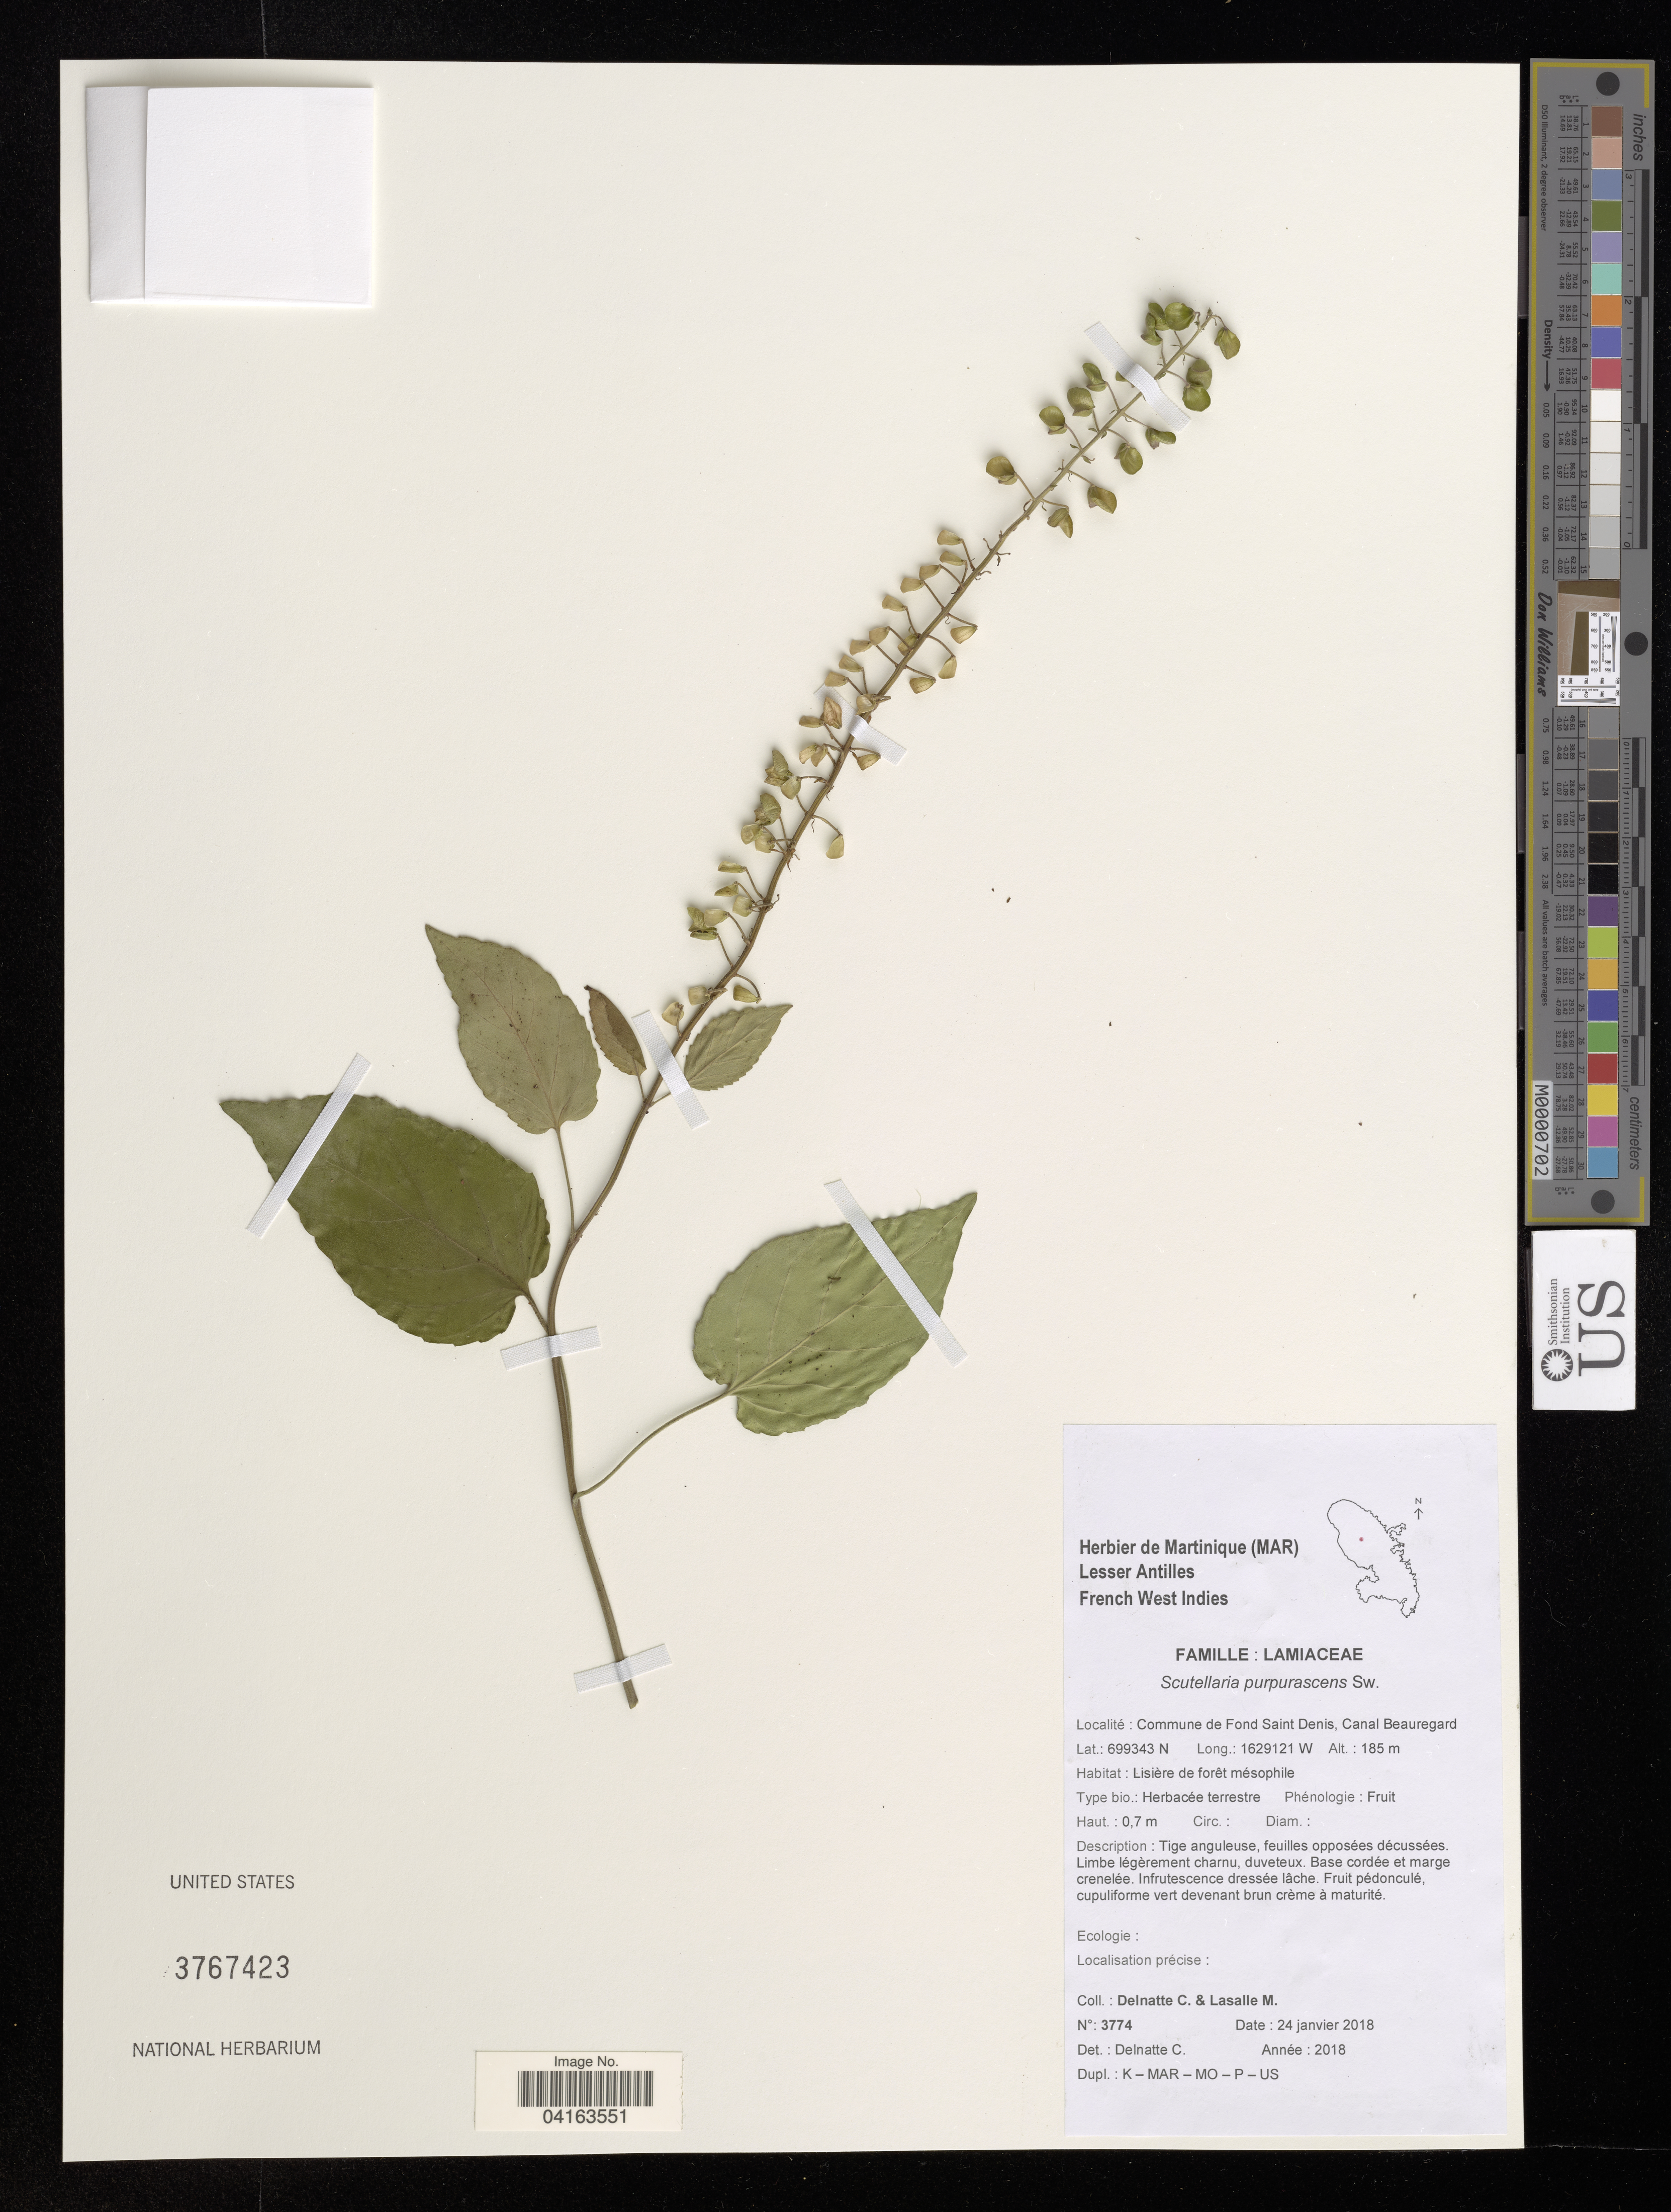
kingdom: Plantae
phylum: Tracheophyta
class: Magnoliopsida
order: Lamiales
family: Lamiaceae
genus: Scutellaria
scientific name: Scutellaria purpurascens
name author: Sw.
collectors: C. Delnatte & M. Lasalle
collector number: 3774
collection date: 2018-01-24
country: Martinique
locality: Commune de Fond Saint Denis, Canal Beauregard.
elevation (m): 185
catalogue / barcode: US 3767423